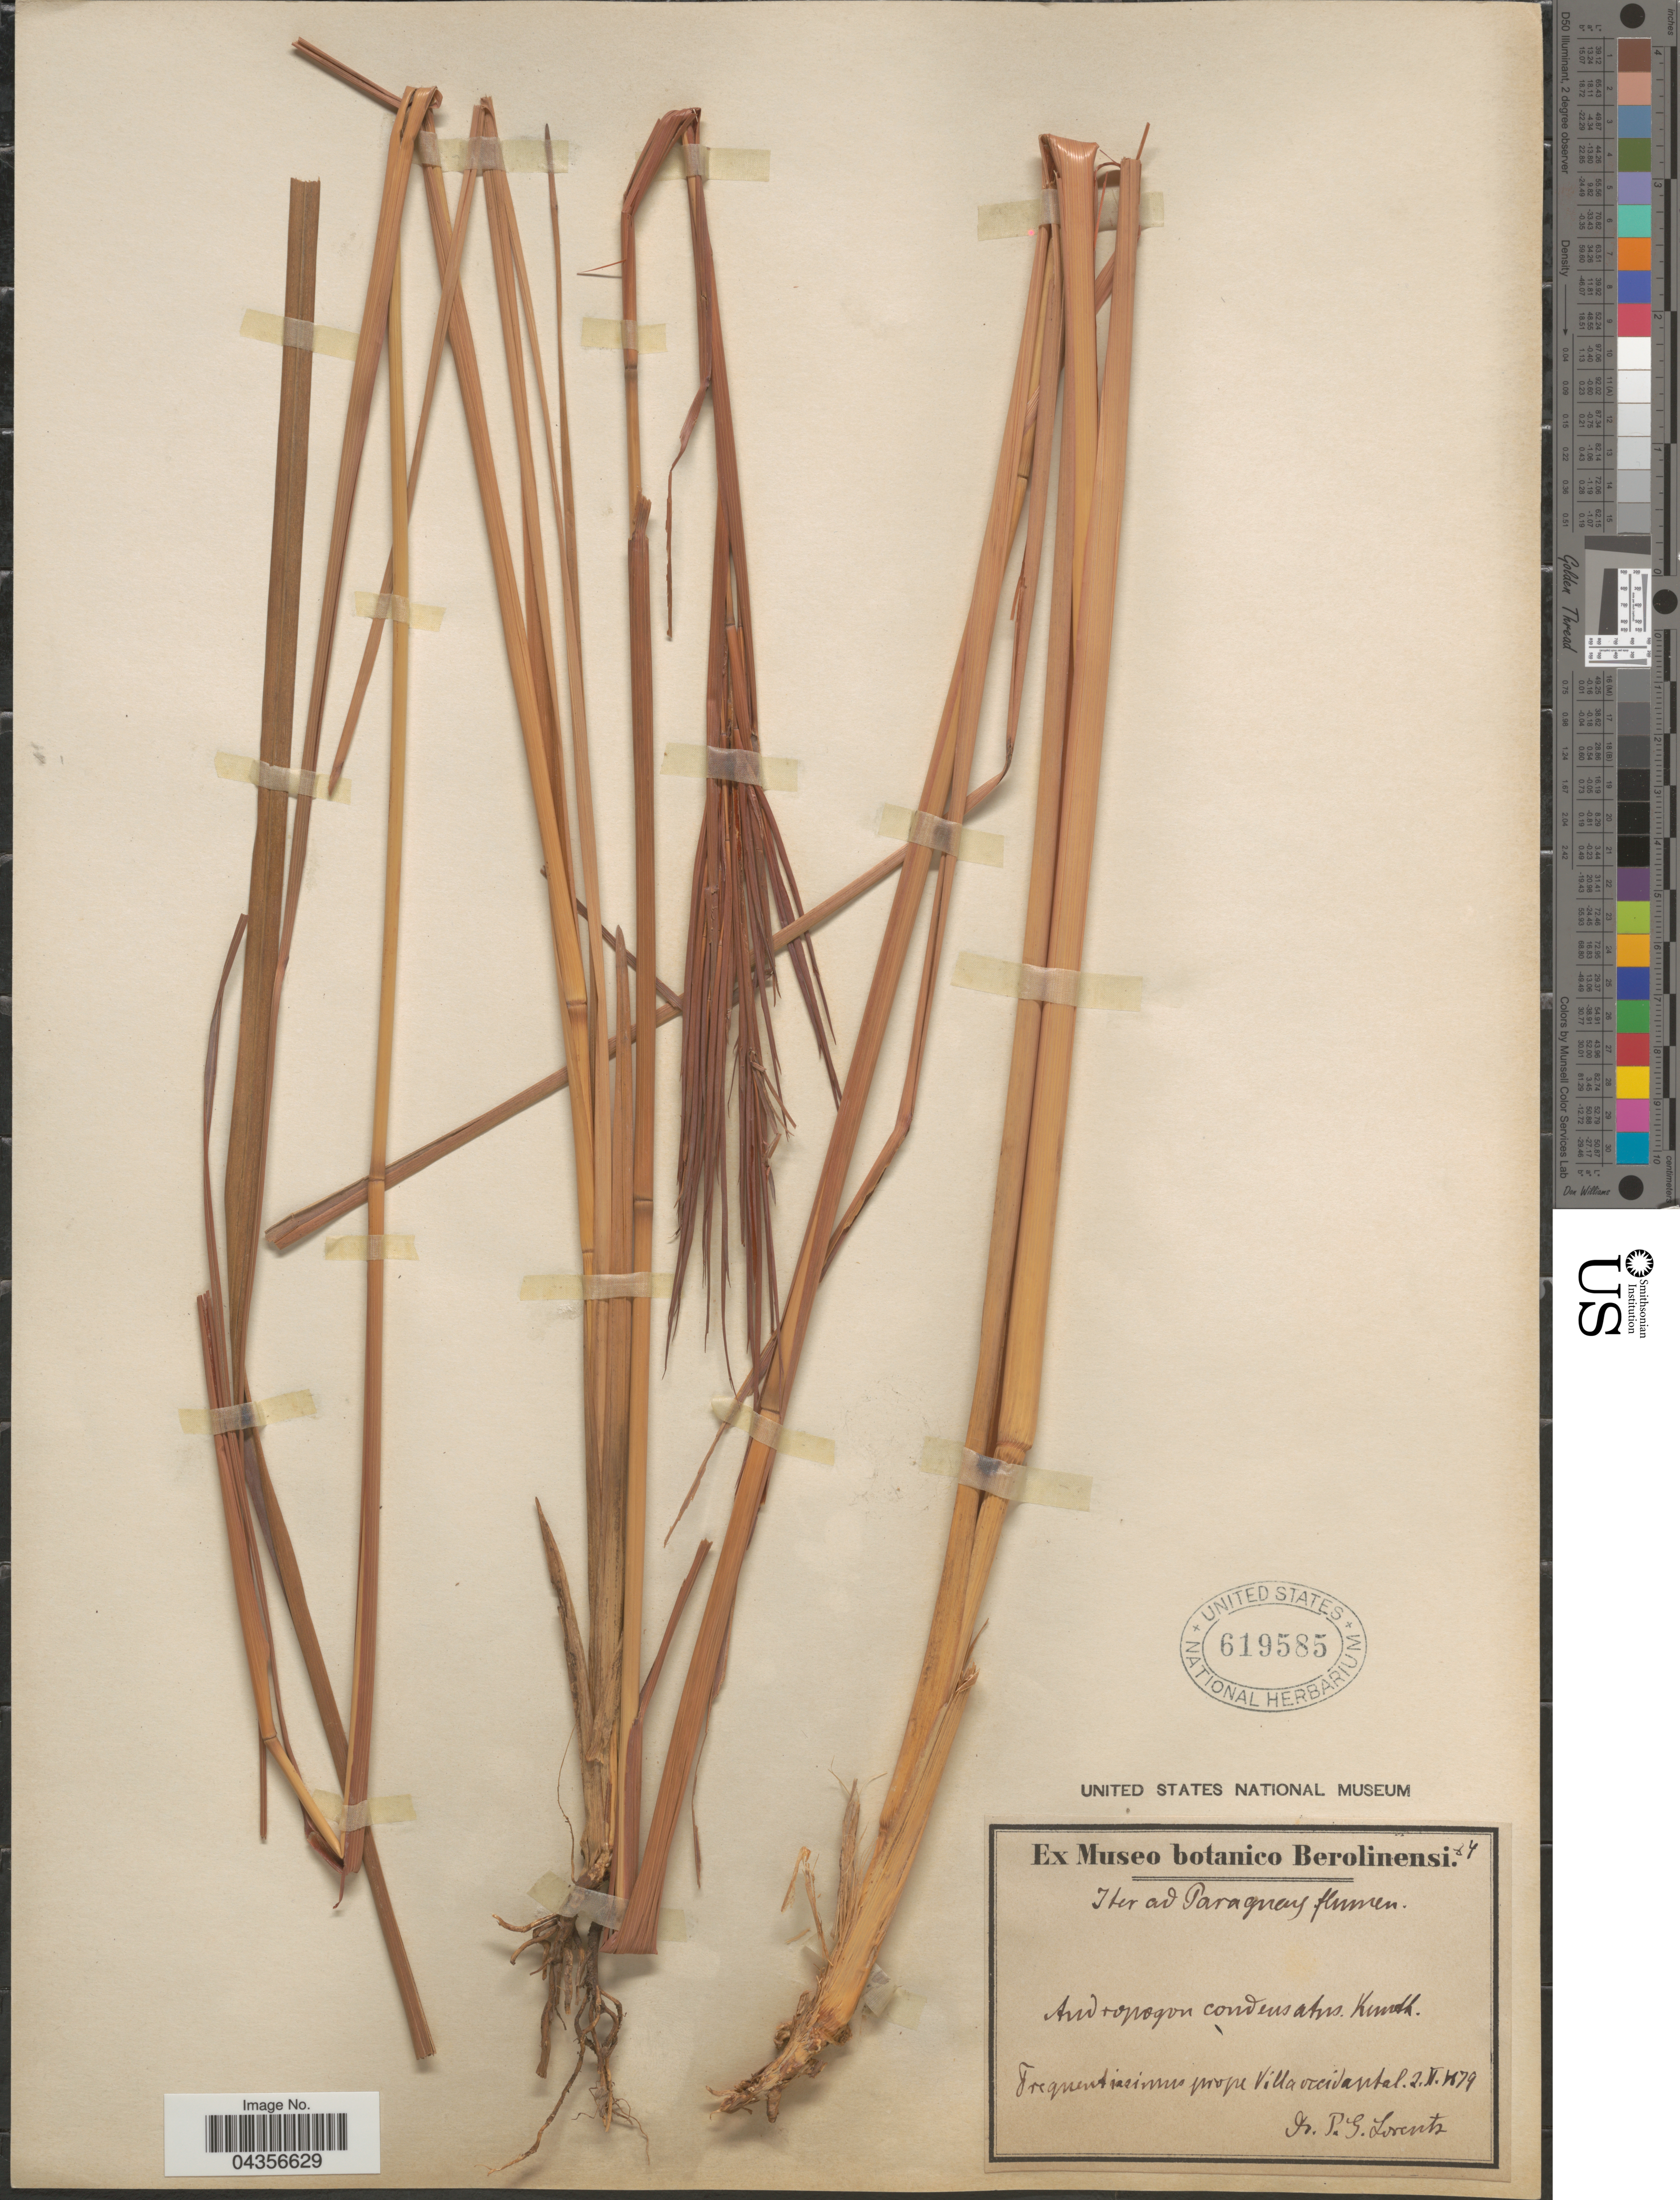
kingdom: Plantae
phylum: Tracheophyta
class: Liliopsida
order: Poales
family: Poaceae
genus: Schizachyrium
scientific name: Schizachyrium microstachyum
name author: (Desv. ex Ham.) Roseng. et al.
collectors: P. G. Lorentz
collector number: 64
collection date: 1879-02-02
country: Paraguay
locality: Iter ad Paraguay flumen. Frequentissimus prope Villa occidental.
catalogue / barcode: US 619585